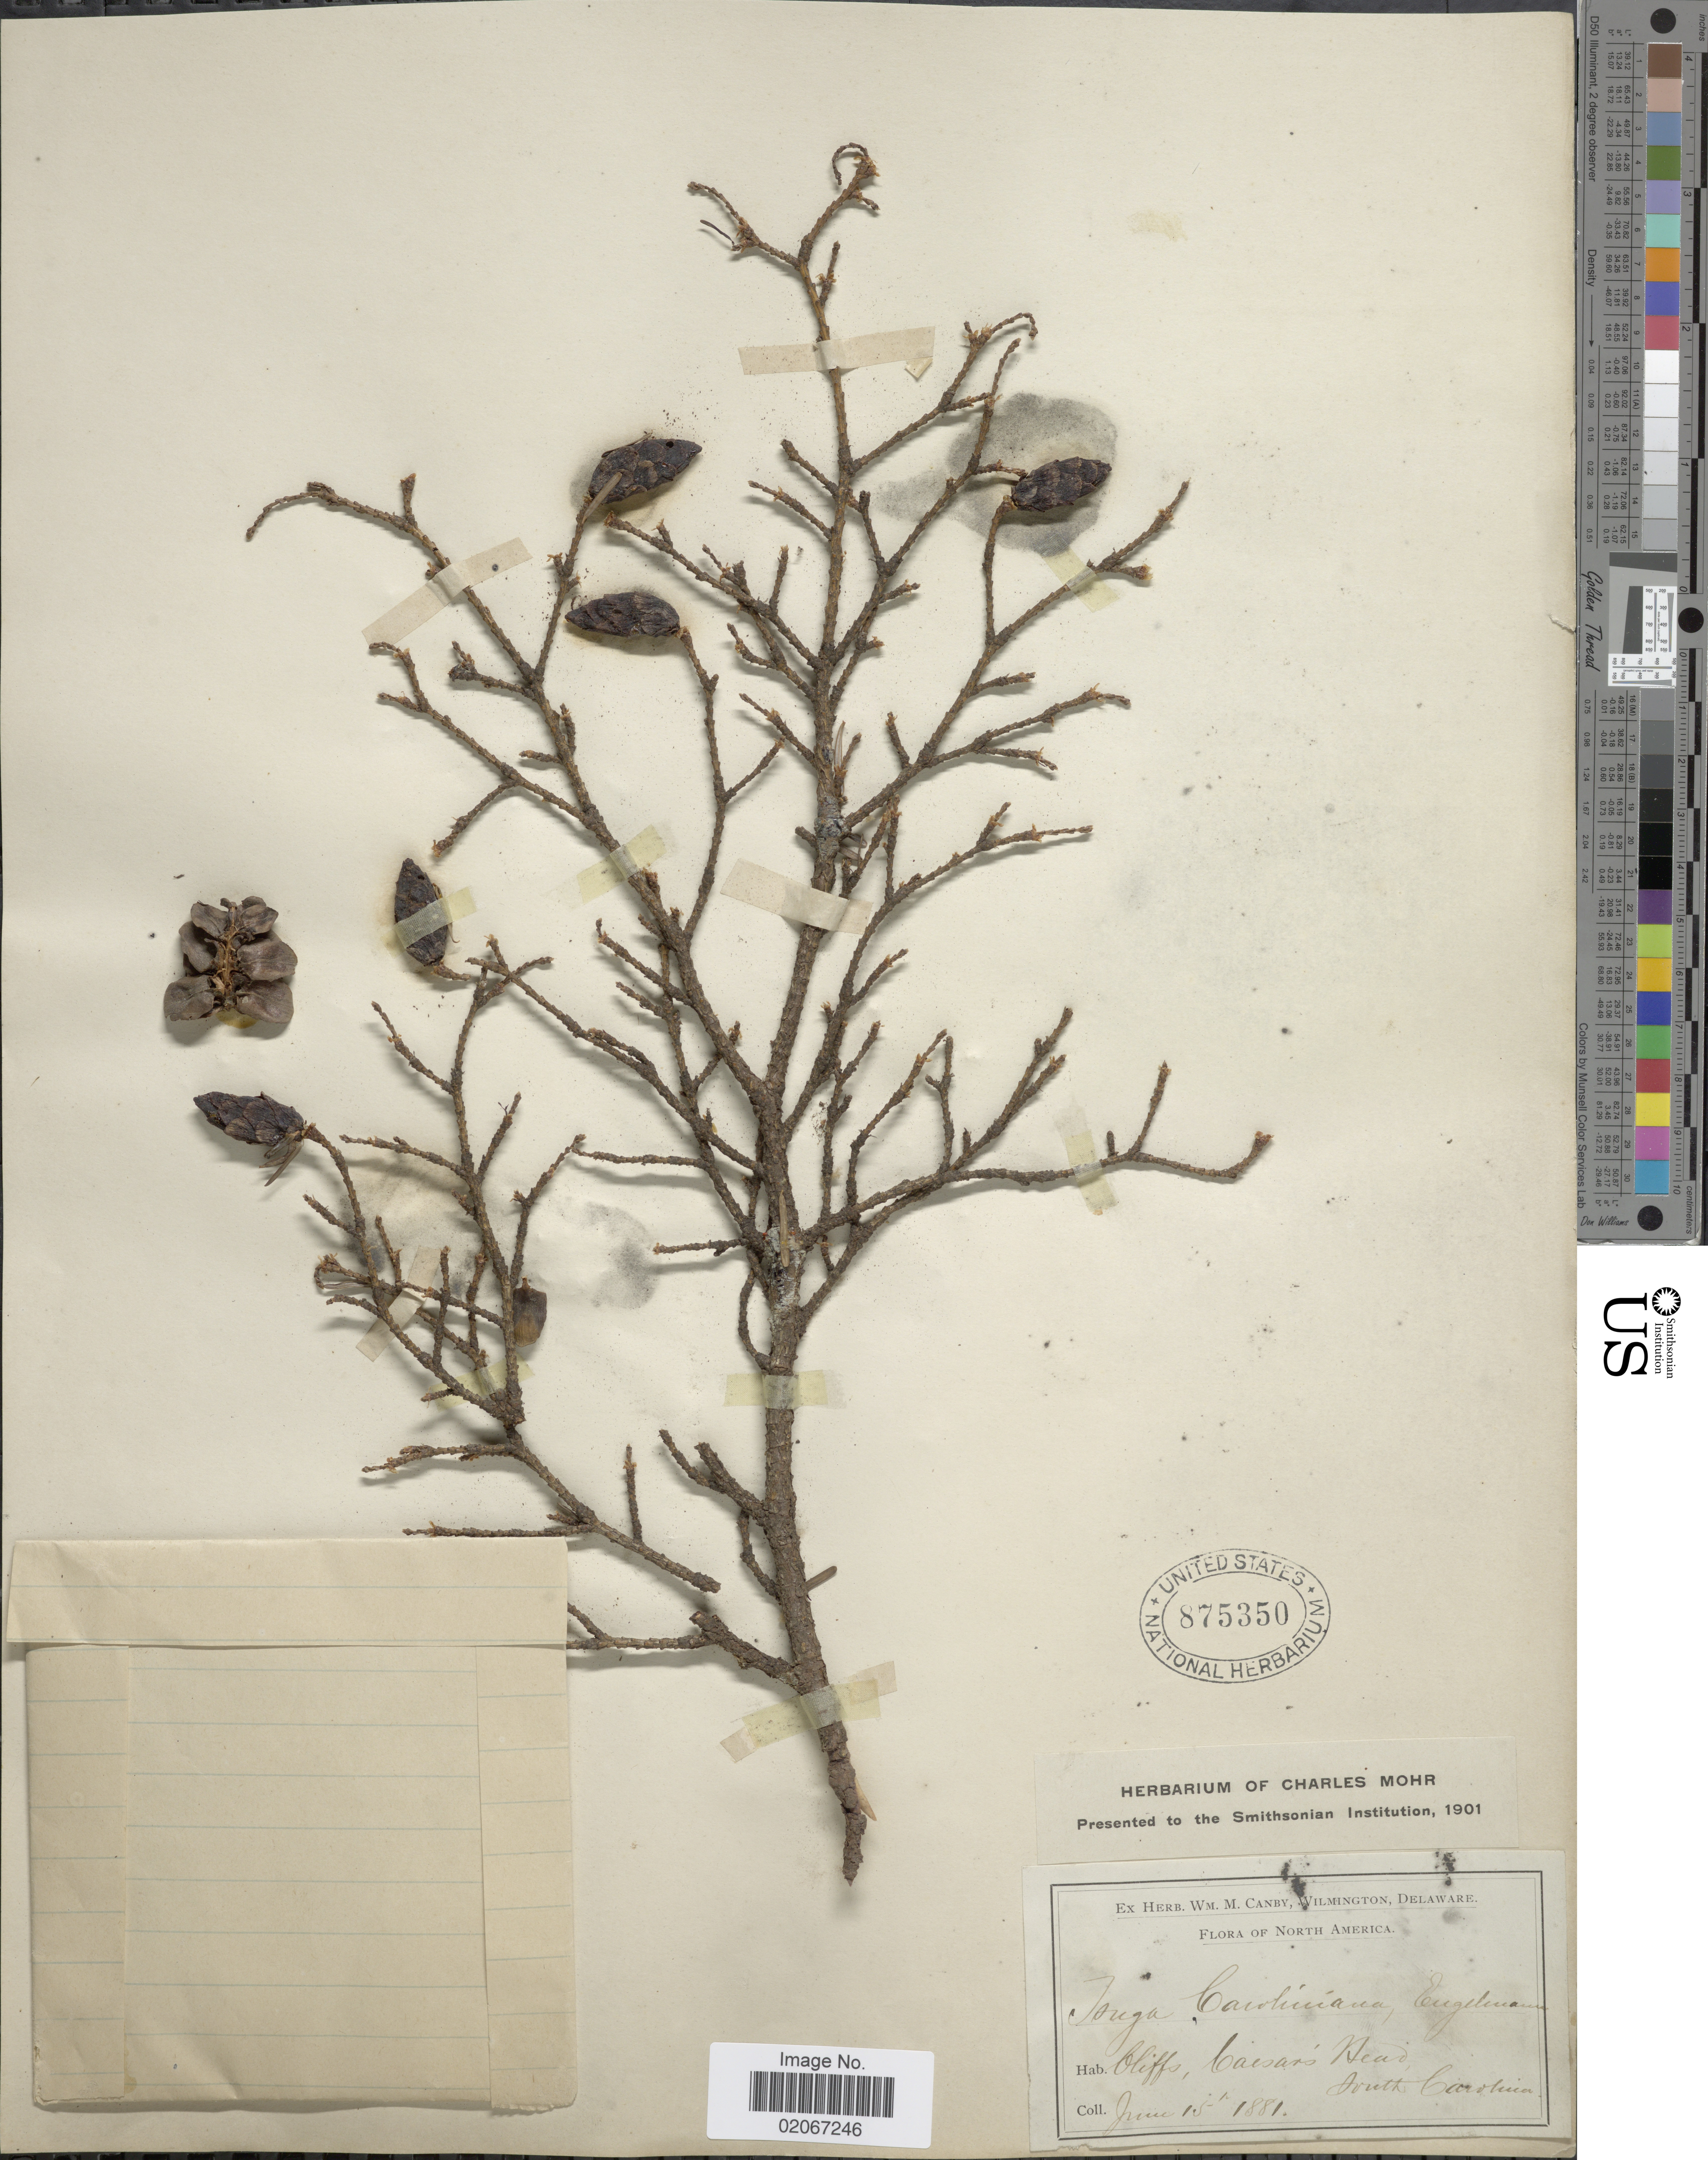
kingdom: Plantae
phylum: Tracheophyta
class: Pinopsida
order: Pinales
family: Pinaceae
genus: Tsuga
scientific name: Tsuga caroliniana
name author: Engelm.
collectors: ex herb. W.M. Canby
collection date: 1881-06-15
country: United States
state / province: South Carolina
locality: Cliffs, Ceasar's Head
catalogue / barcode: US 875350